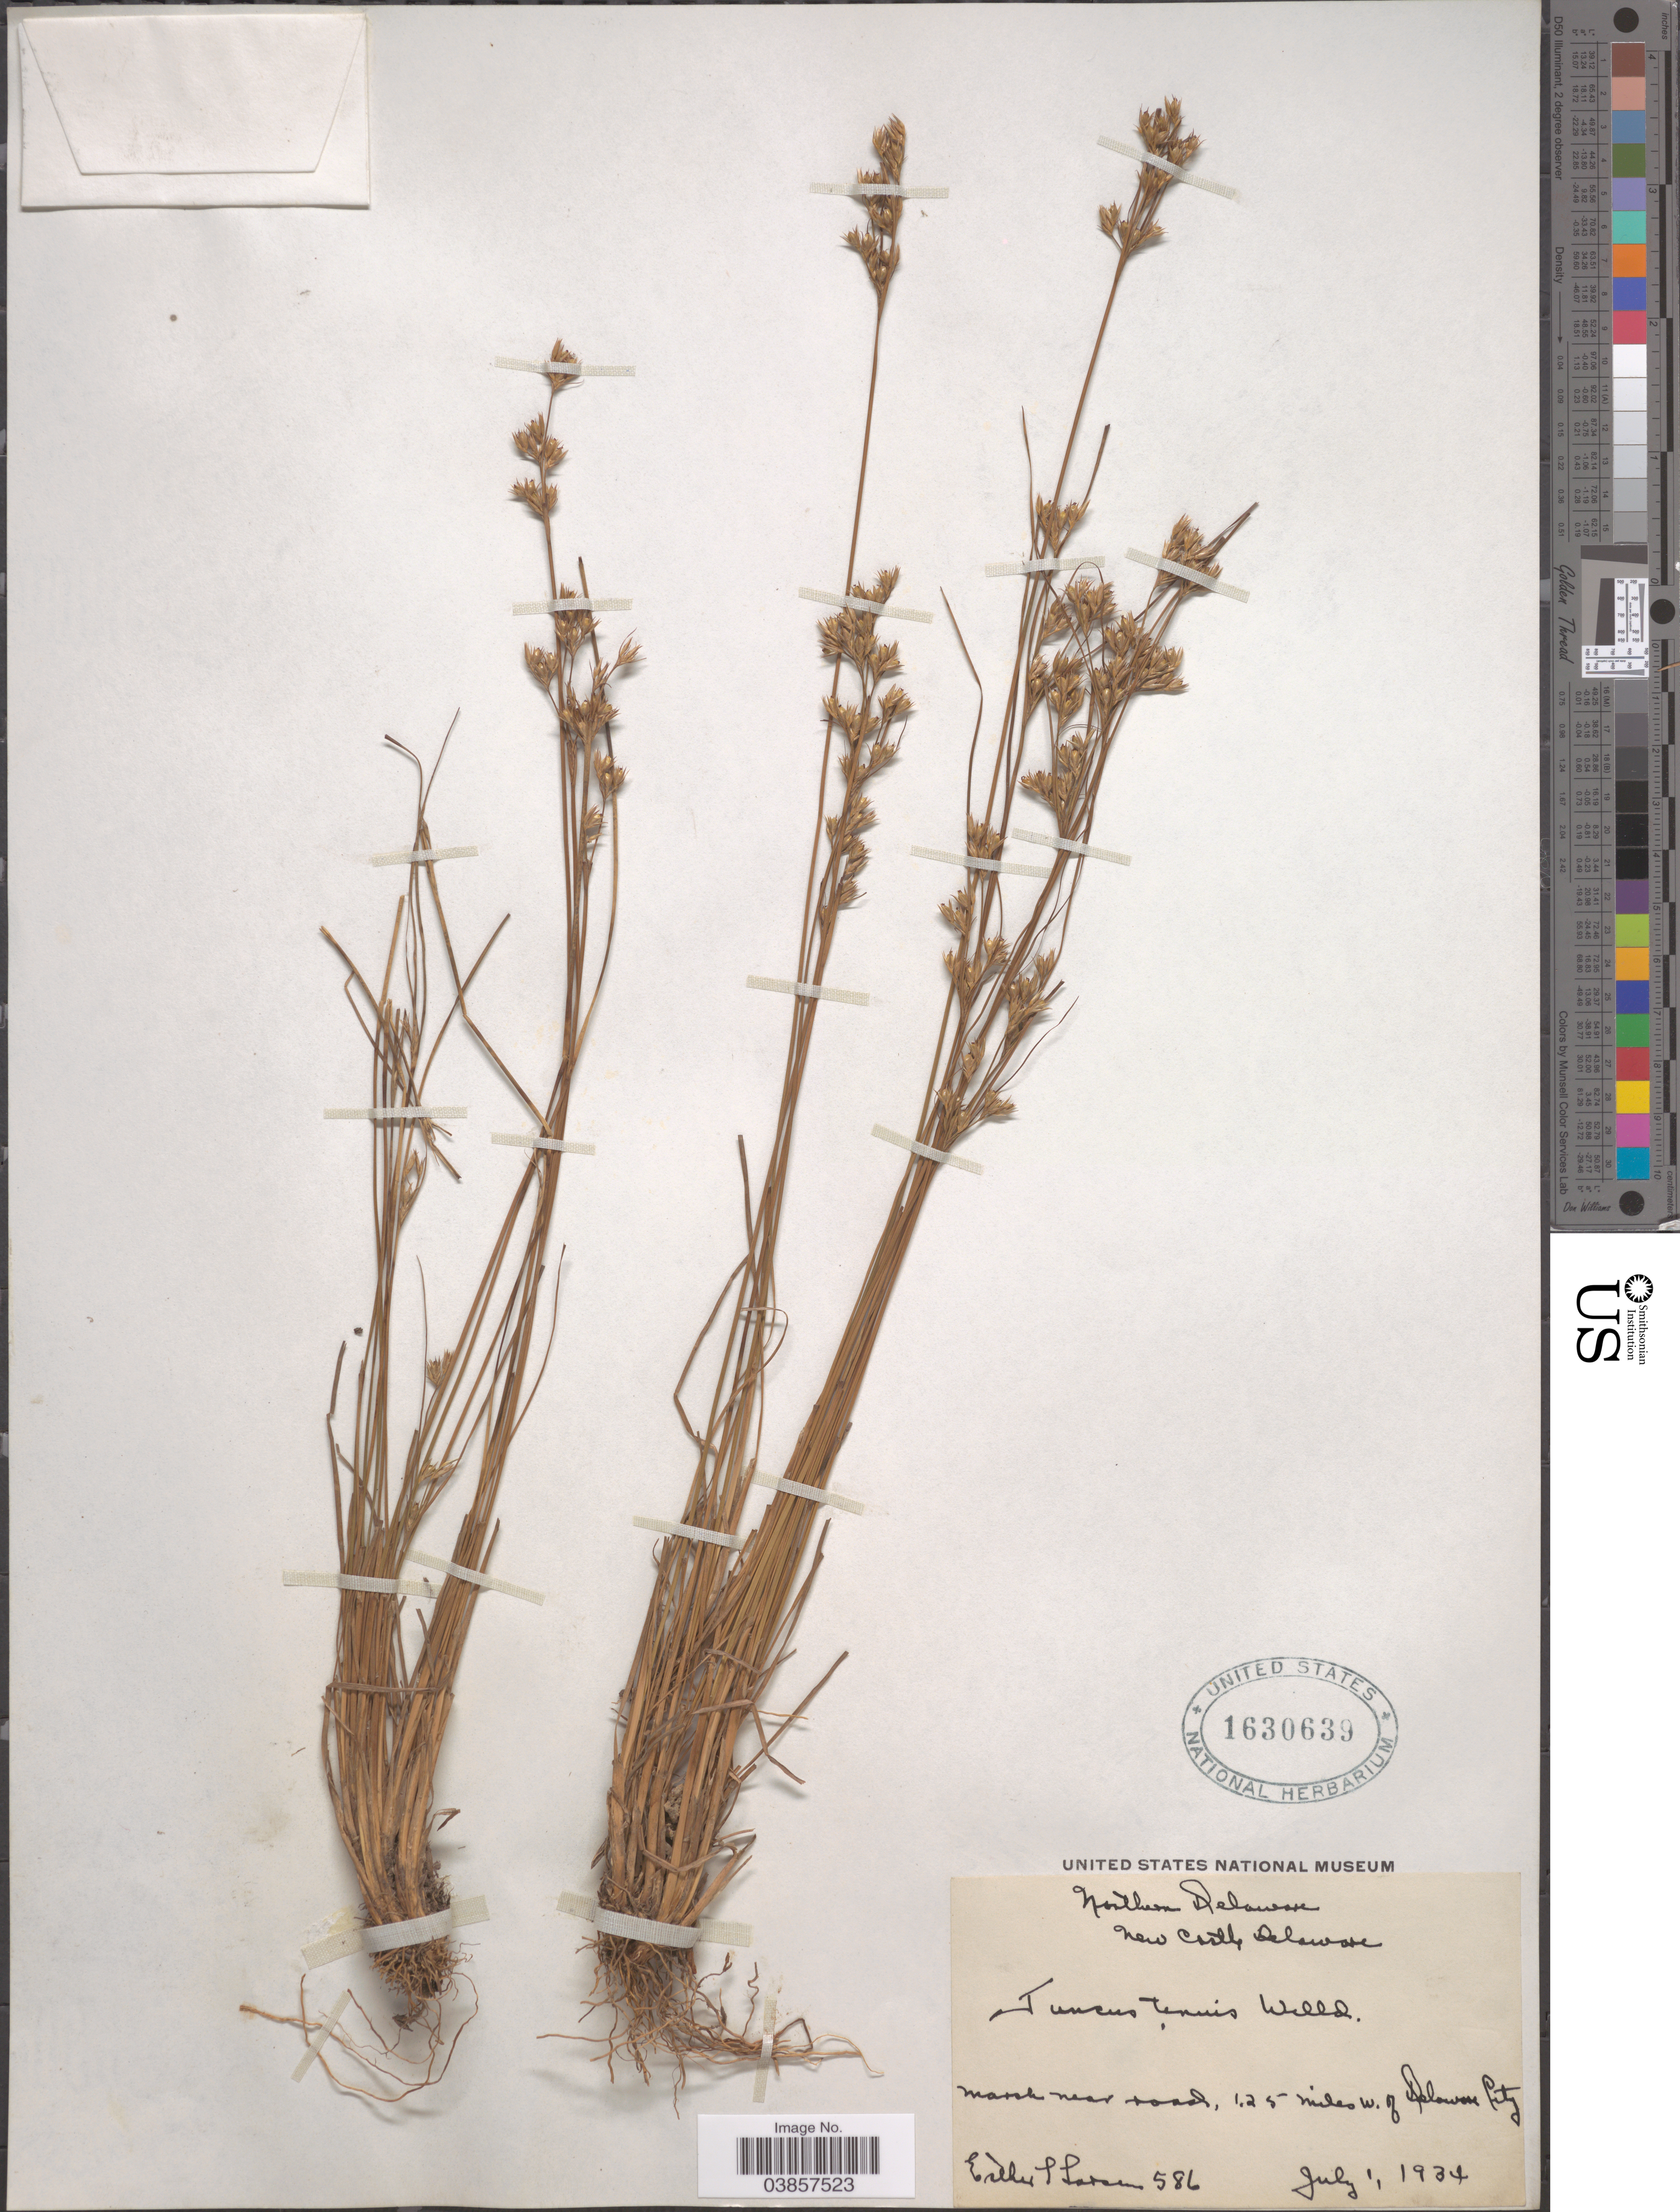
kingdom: Plantae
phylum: Tracheophyta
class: Liliopsida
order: Poales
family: Juncaceae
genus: Juncus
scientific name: Juncus tenuis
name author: Willd.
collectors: E. Larsen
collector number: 586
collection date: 1934-07-01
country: United States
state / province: Delaware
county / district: New Castle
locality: Northern Delaware. New Castle Delaware. 1.25 miles w. of Delaware City.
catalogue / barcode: US 1630639